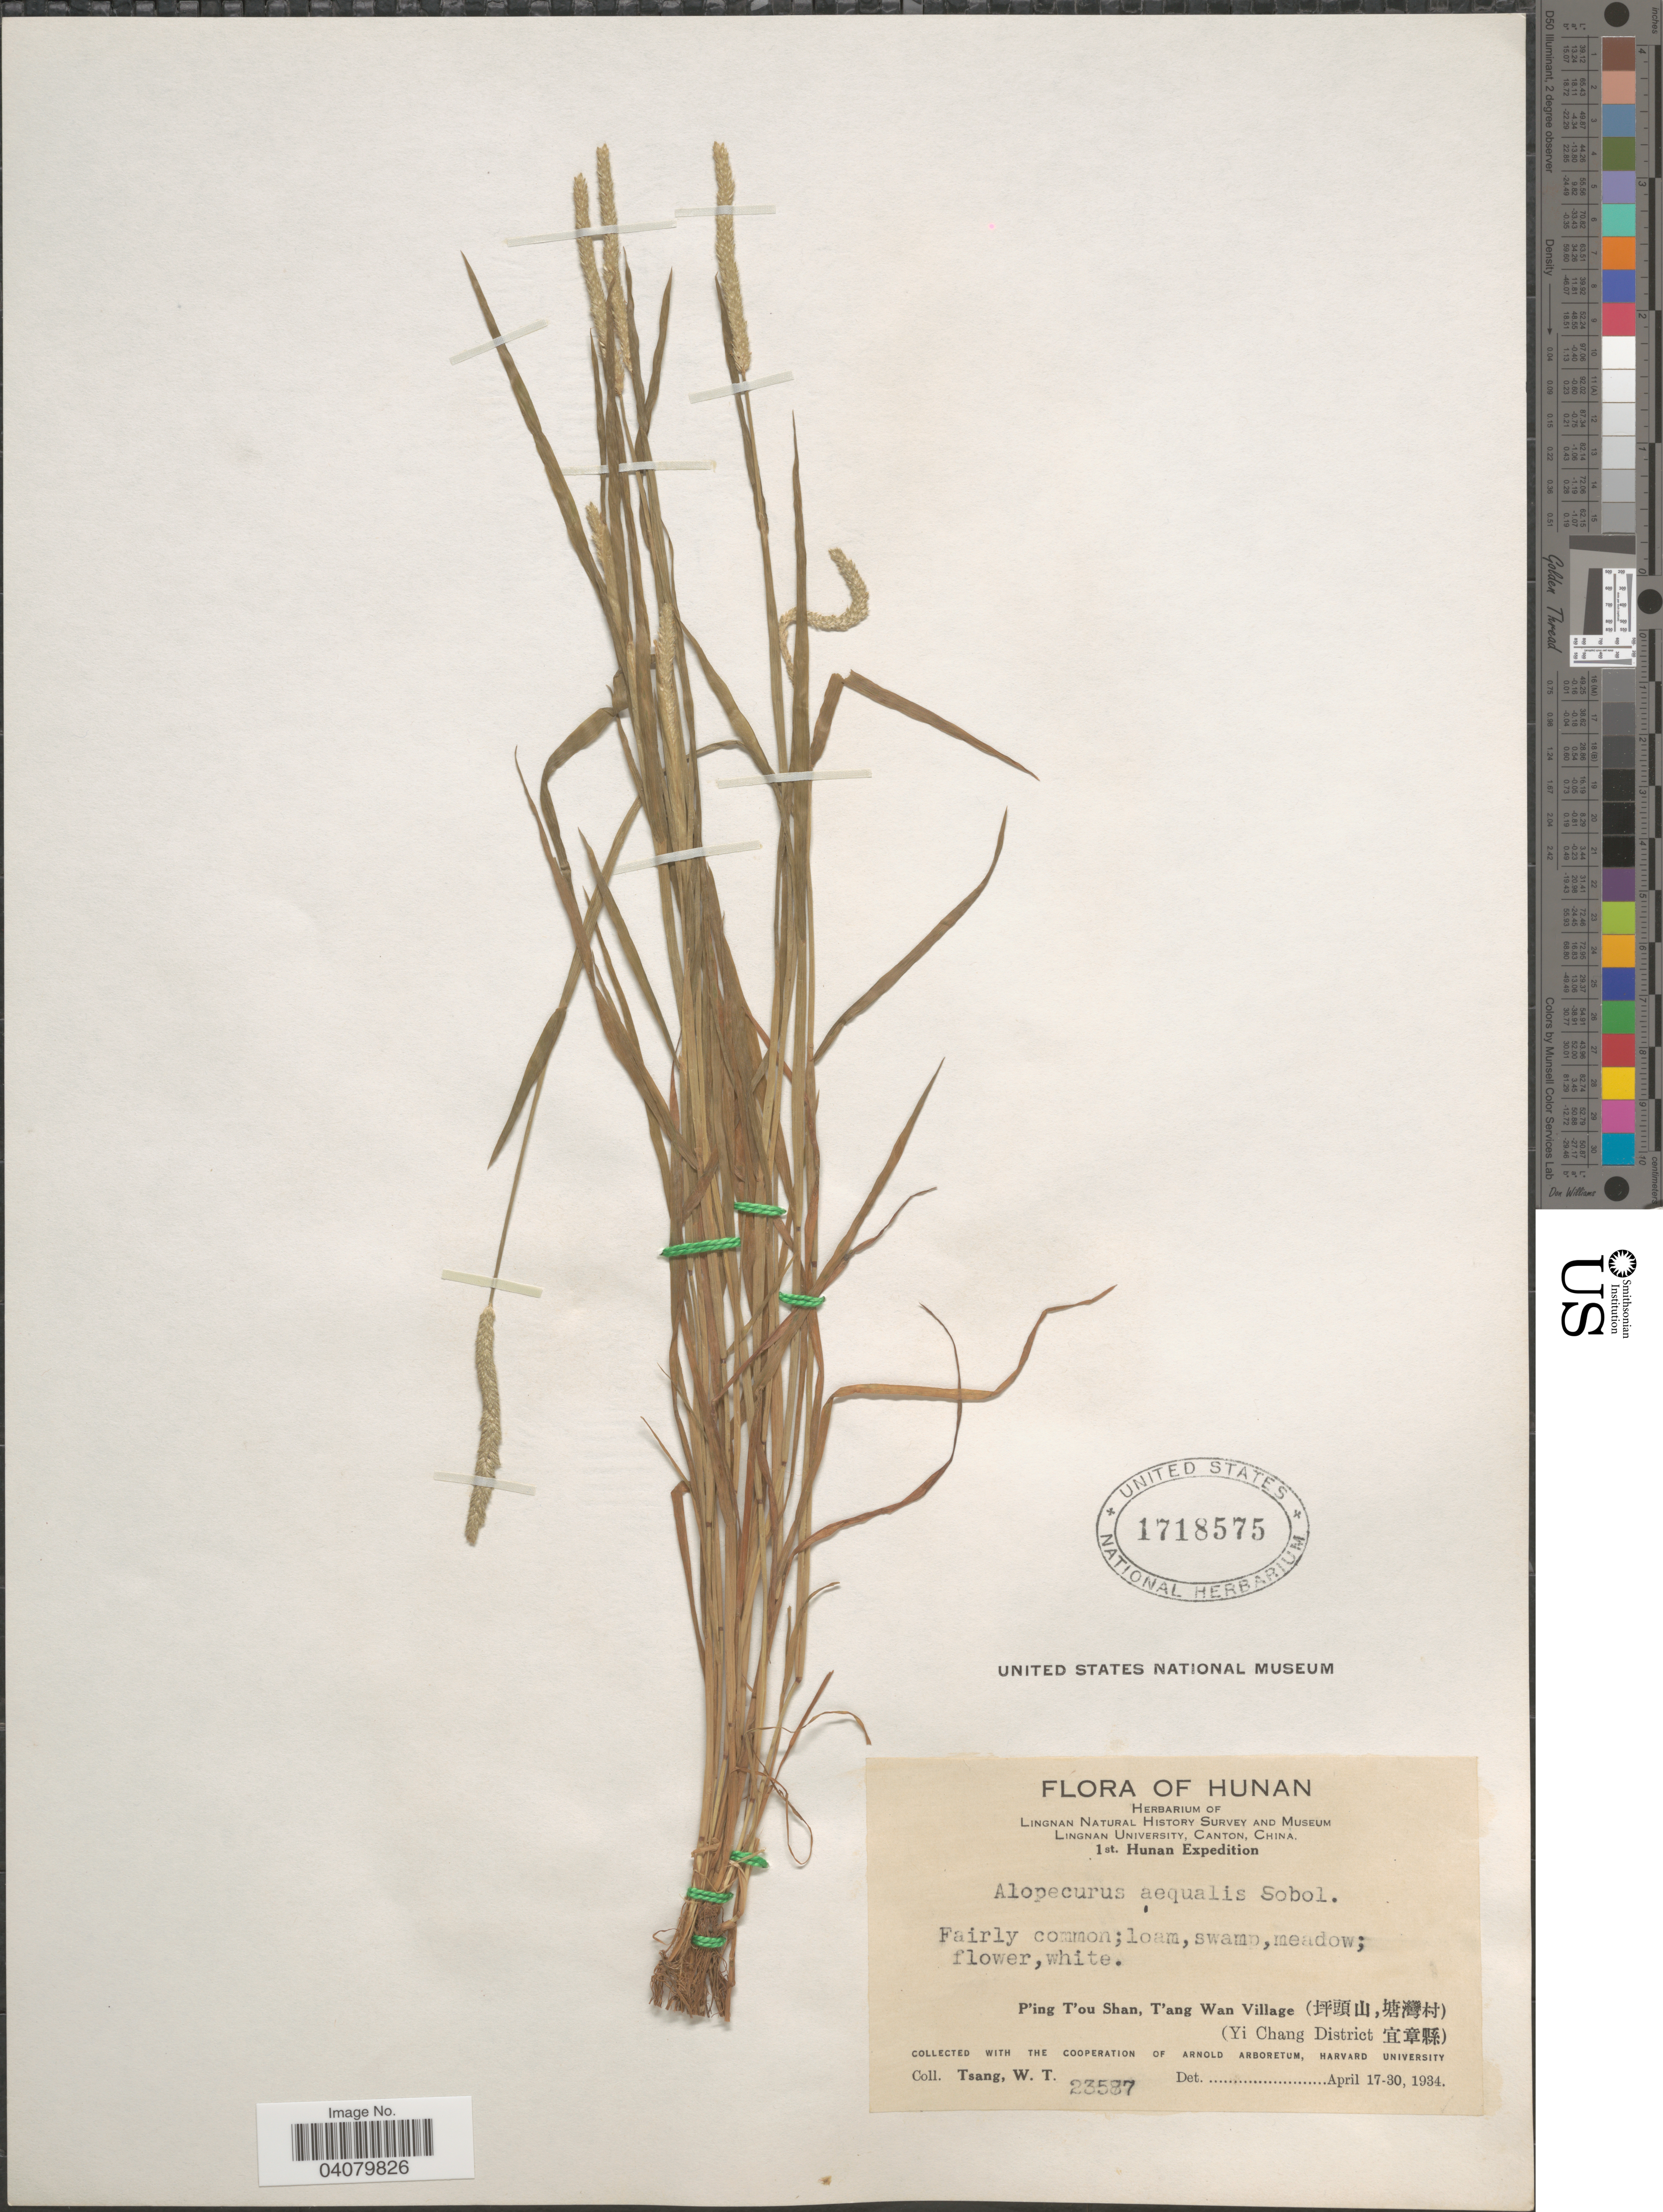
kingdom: Plantae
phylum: Tracheophyta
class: Liliopsida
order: Poales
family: Poaceae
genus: Alopecurus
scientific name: Alopecurus aequalis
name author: Sobol.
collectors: W. T. Tsang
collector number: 23587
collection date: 1934-04-17/1934-04-30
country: China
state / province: Hunan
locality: Herbarium of Lingnan Natural History Survey and Museum. 1st. Hunan Expedition. P'ing T'ou Shan, T'ang Wan Village (X) (Yi Chang District X).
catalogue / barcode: US 1718575